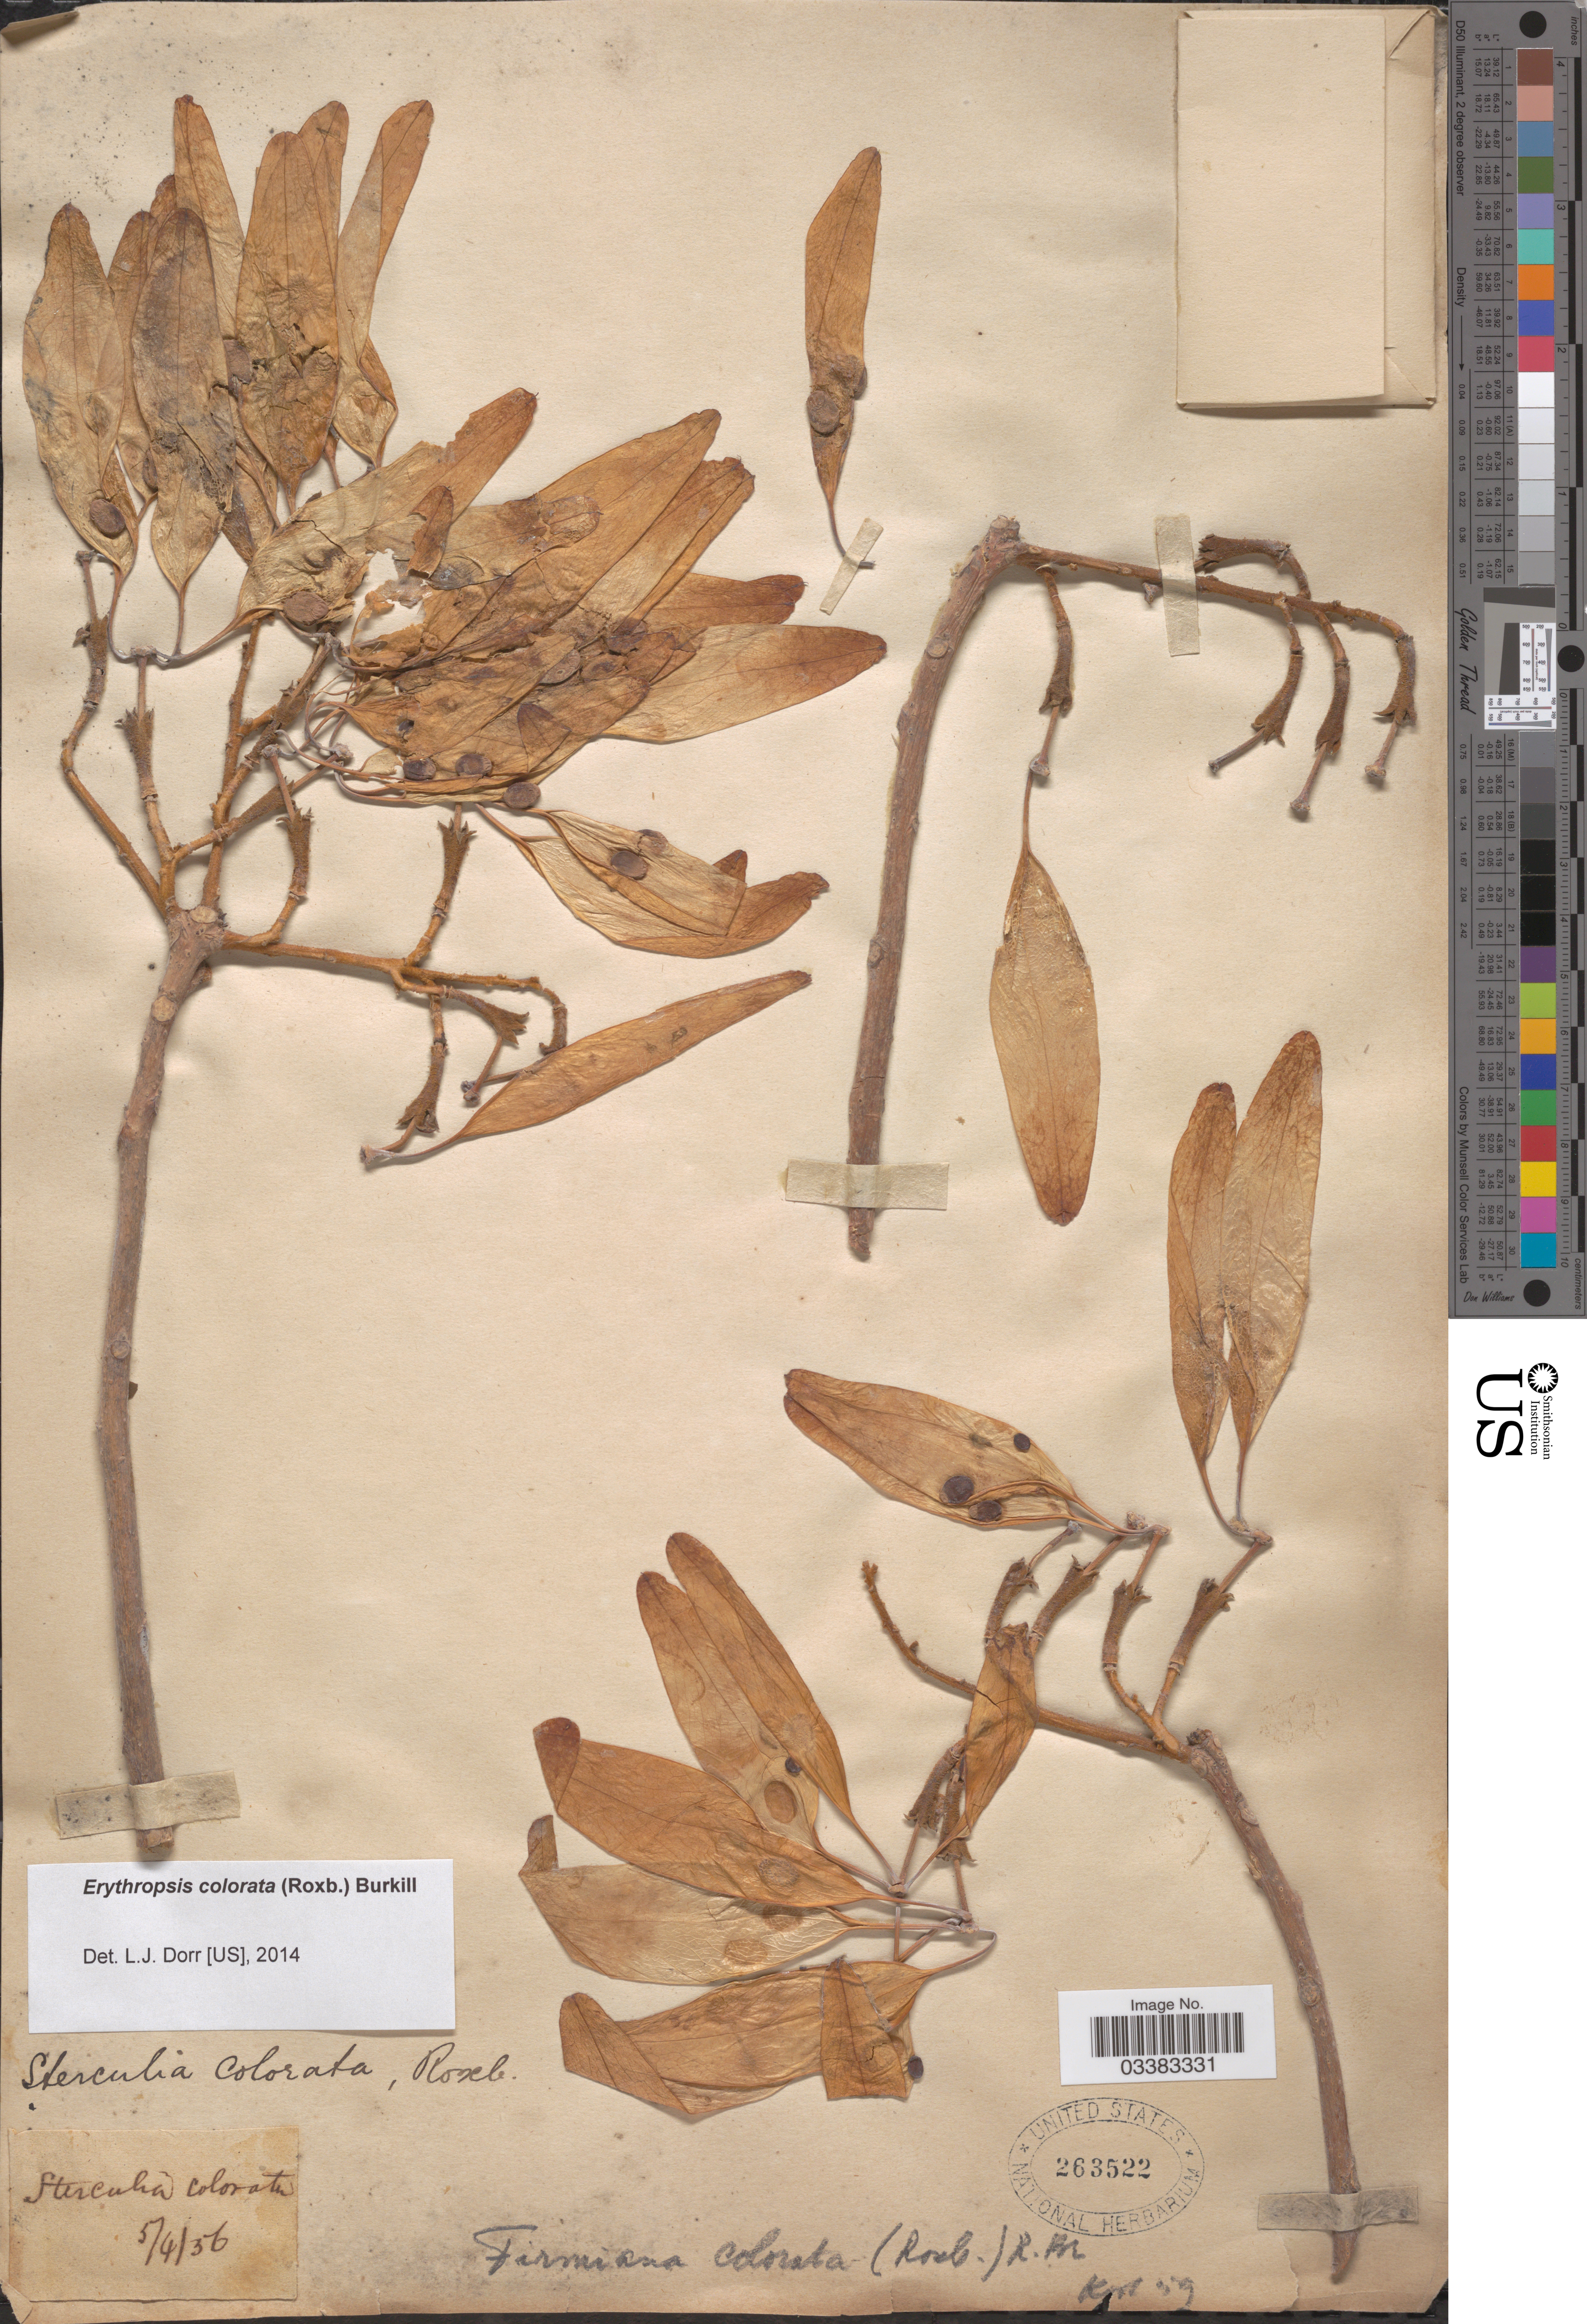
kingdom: Plantae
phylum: Tracheophyta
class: Magnoliopsida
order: Malvales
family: Malvaceae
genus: Erythropsis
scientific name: Erythropsis colorata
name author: (Roxb.) Burkill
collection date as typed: Transcribed d/m/y: 5/4/56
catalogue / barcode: US 263522